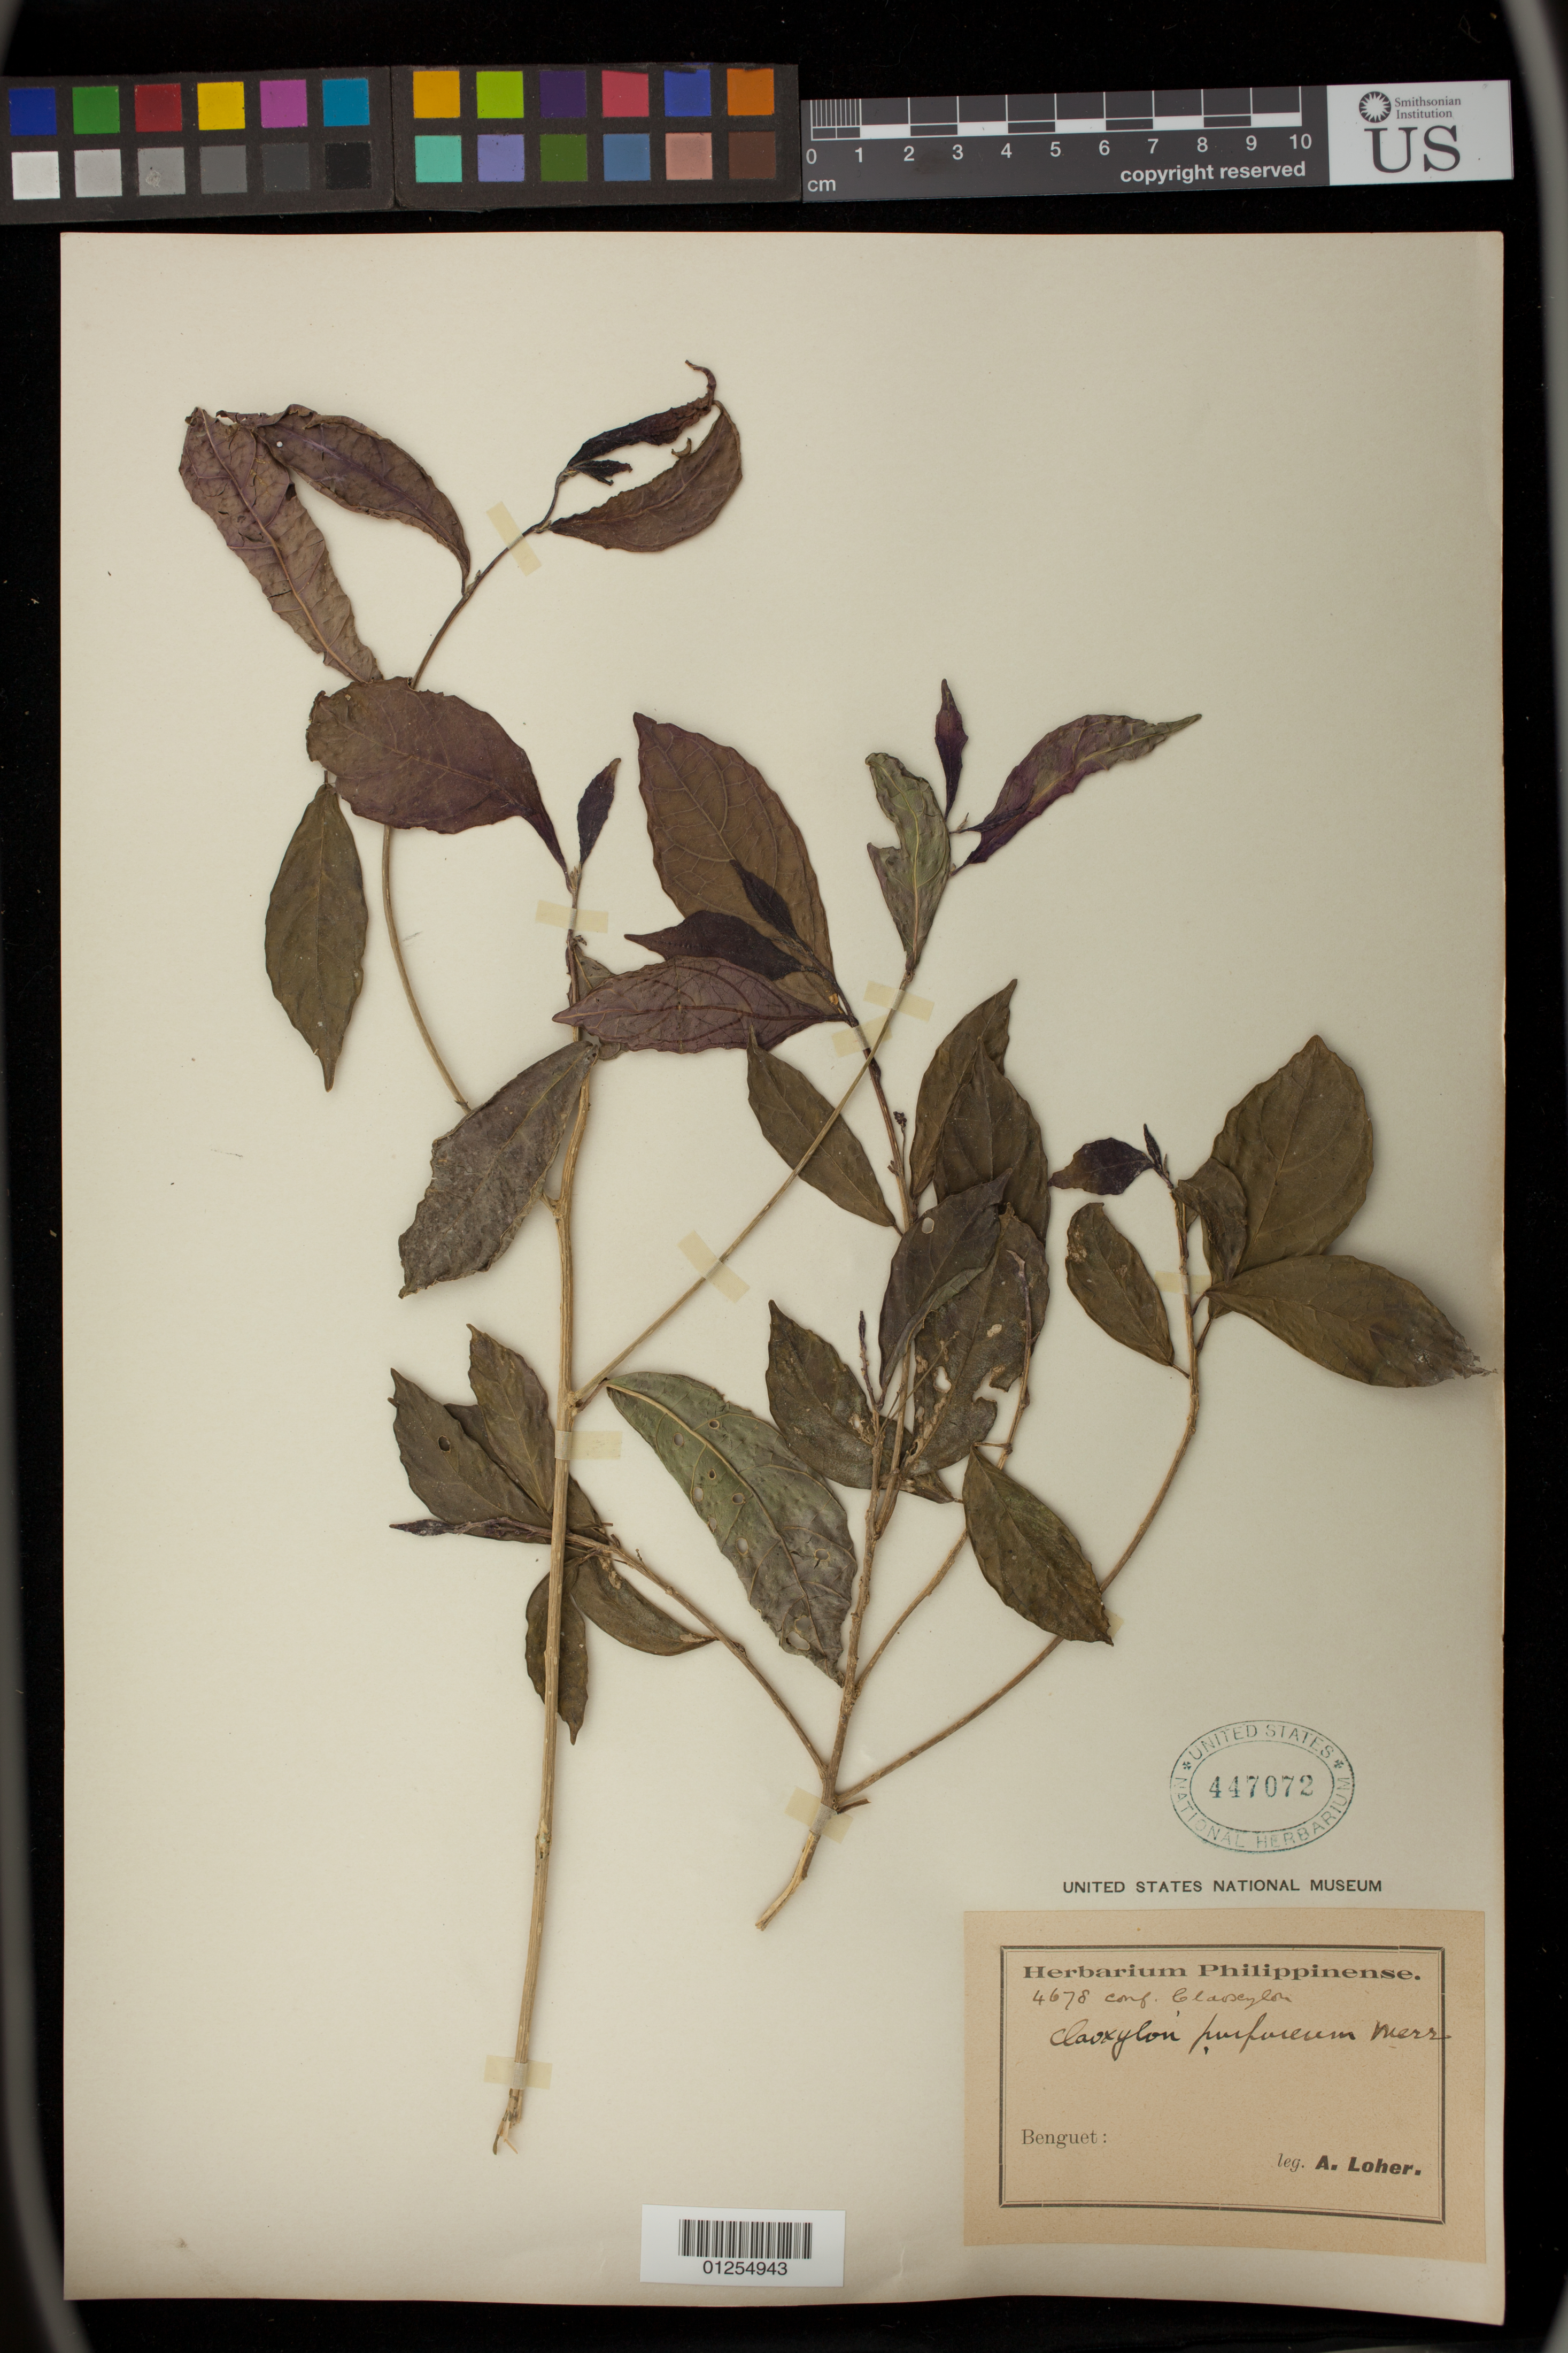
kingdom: Plantae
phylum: Tracheophyta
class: Magnoliopsida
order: Malpighiales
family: Euphorbiaceae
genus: Claoxylon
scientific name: Claoxylon purpureum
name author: Merr.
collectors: A. Loher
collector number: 4678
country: Philippines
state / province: Cordillera (Administrative Region)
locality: Province of Benguet, Luzon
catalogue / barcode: US 447072